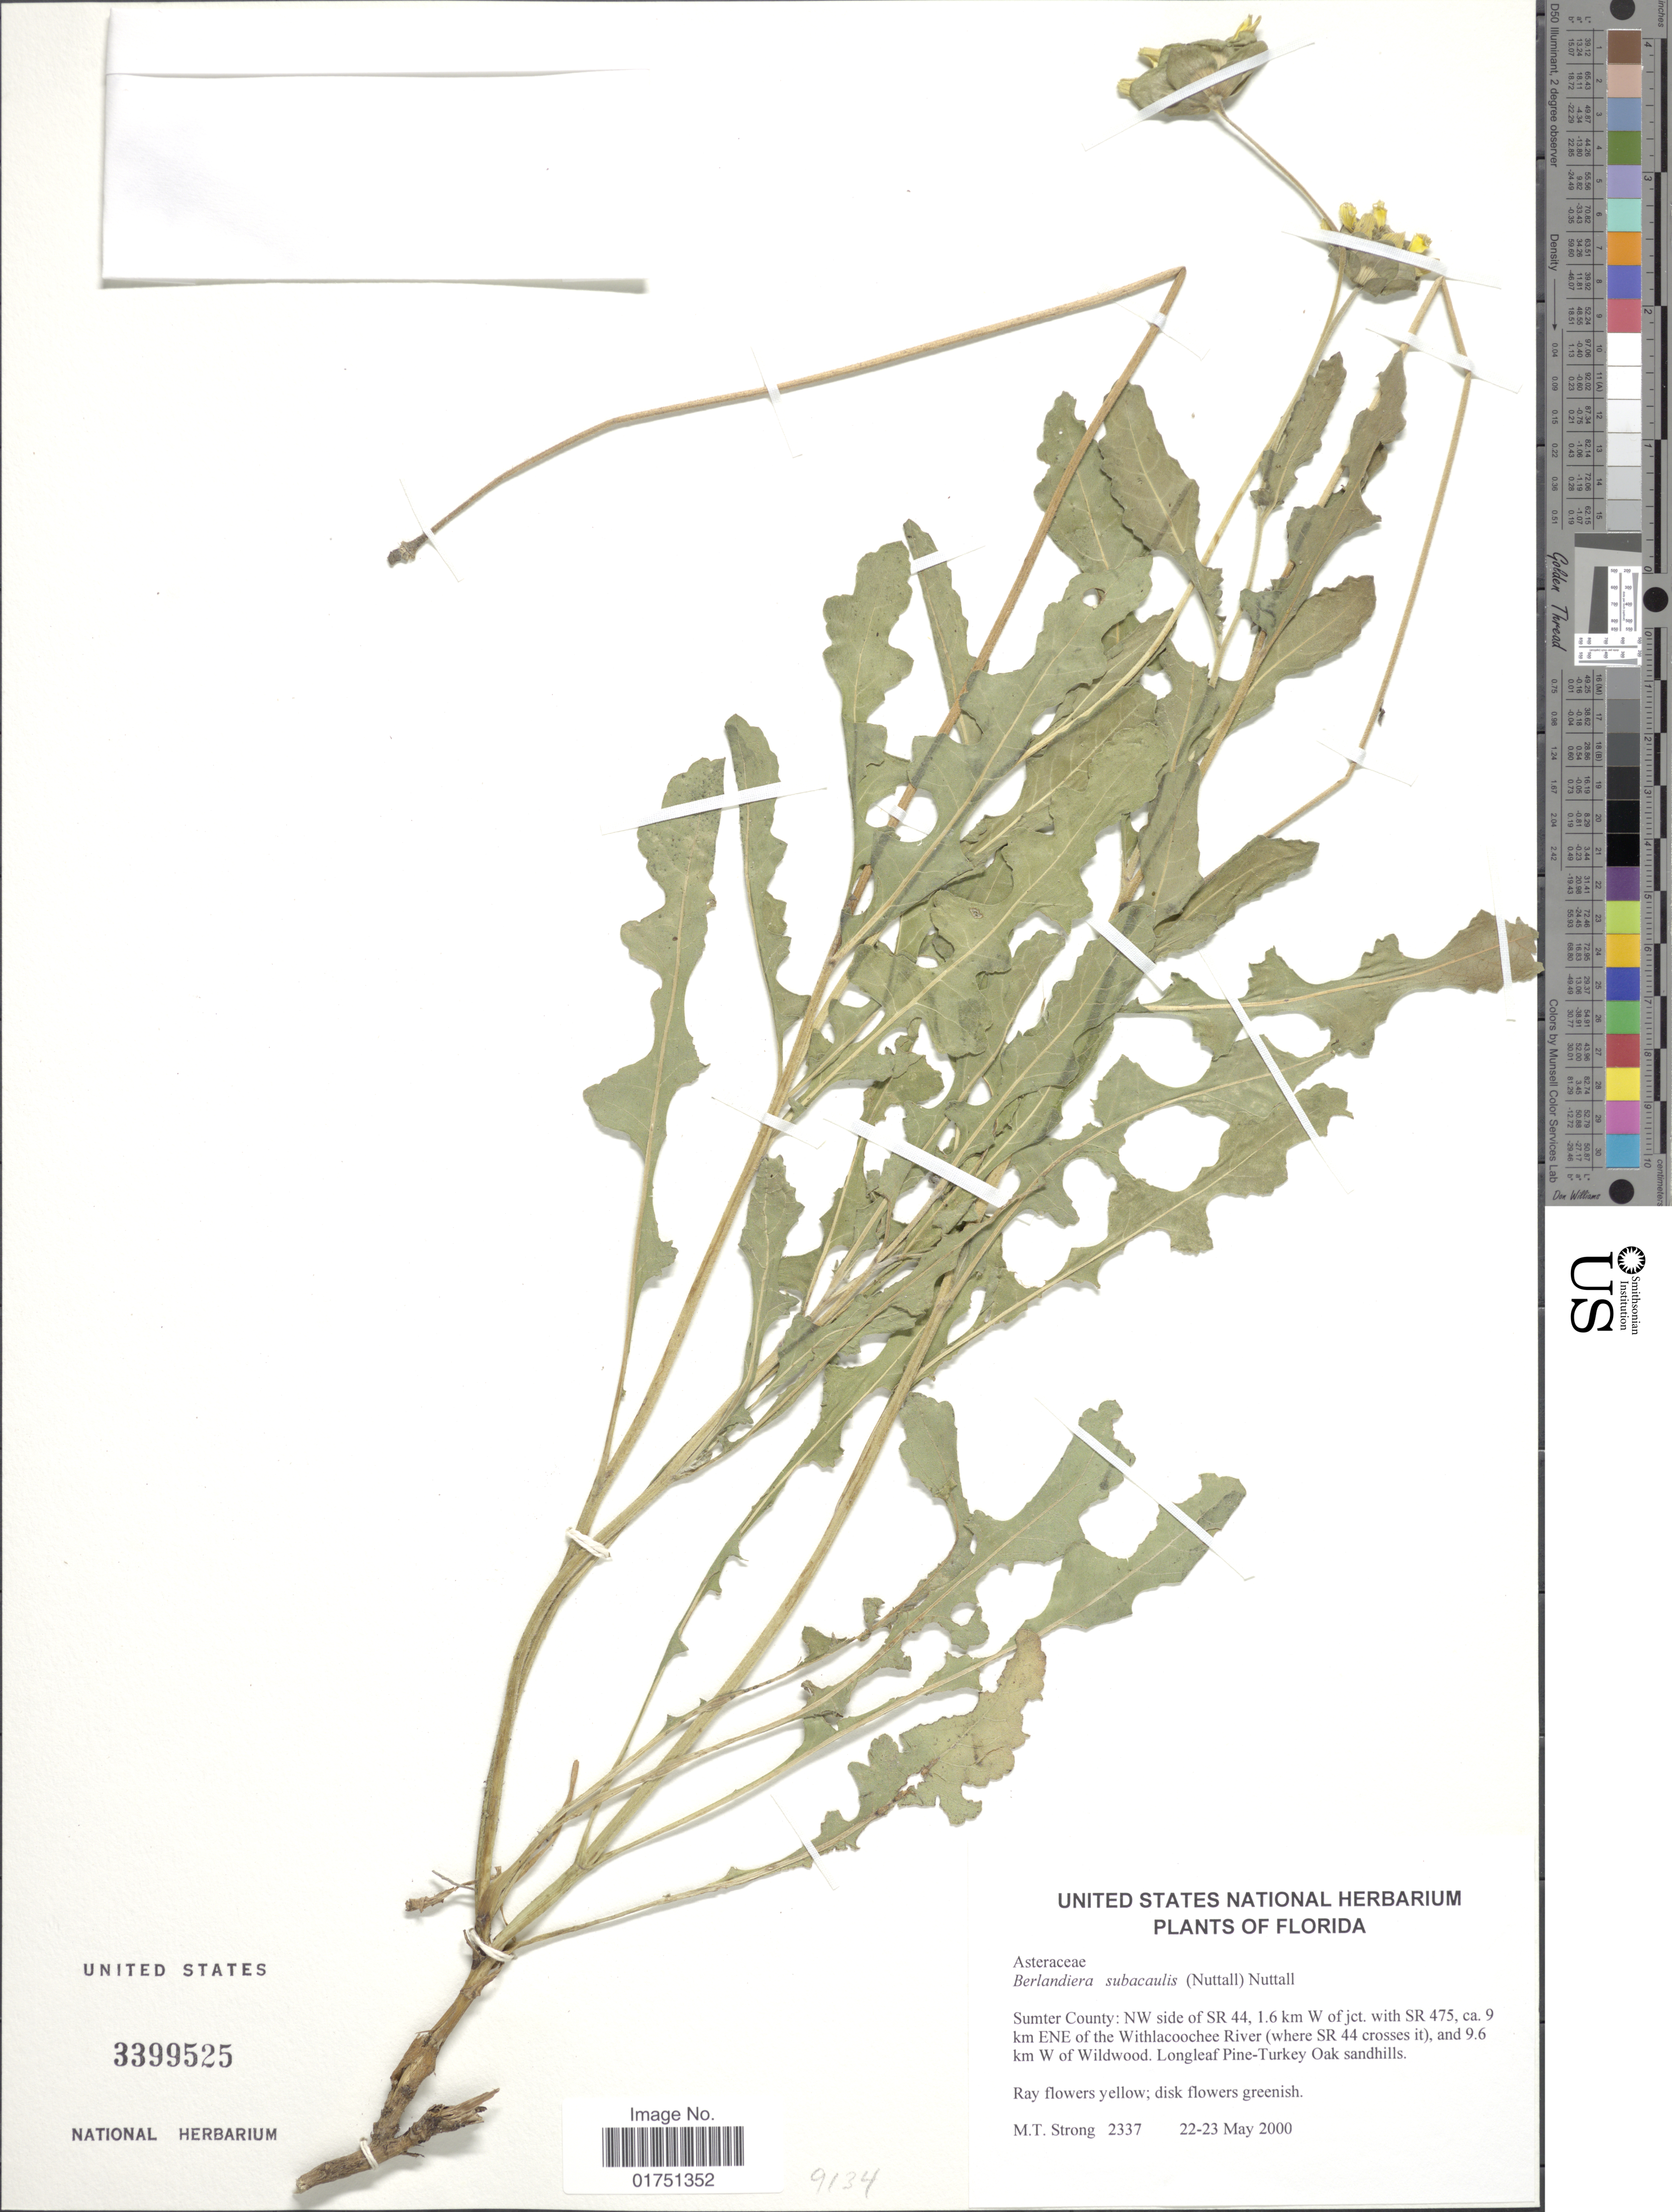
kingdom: Plantae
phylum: Tracheophyta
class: Magnoliopsida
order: Asterales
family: Asteraceae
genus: Berlandiera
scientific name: Berlandiera subacaulis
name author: Nutt.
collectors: M. T. Strong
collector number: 2337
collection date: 2000-05-22/2000-05-23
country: United States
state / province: Florida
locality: Sumter County: NW side of SR 44, 1.6 km W of jct. with SR 475, ca. 9 km ENE of the Withlacoochee River (where SR 44 crosses it), and 9.6 km W of Wildwood. Longleaf Pine-Turkey Oak sandhills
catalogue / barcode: US 3399525